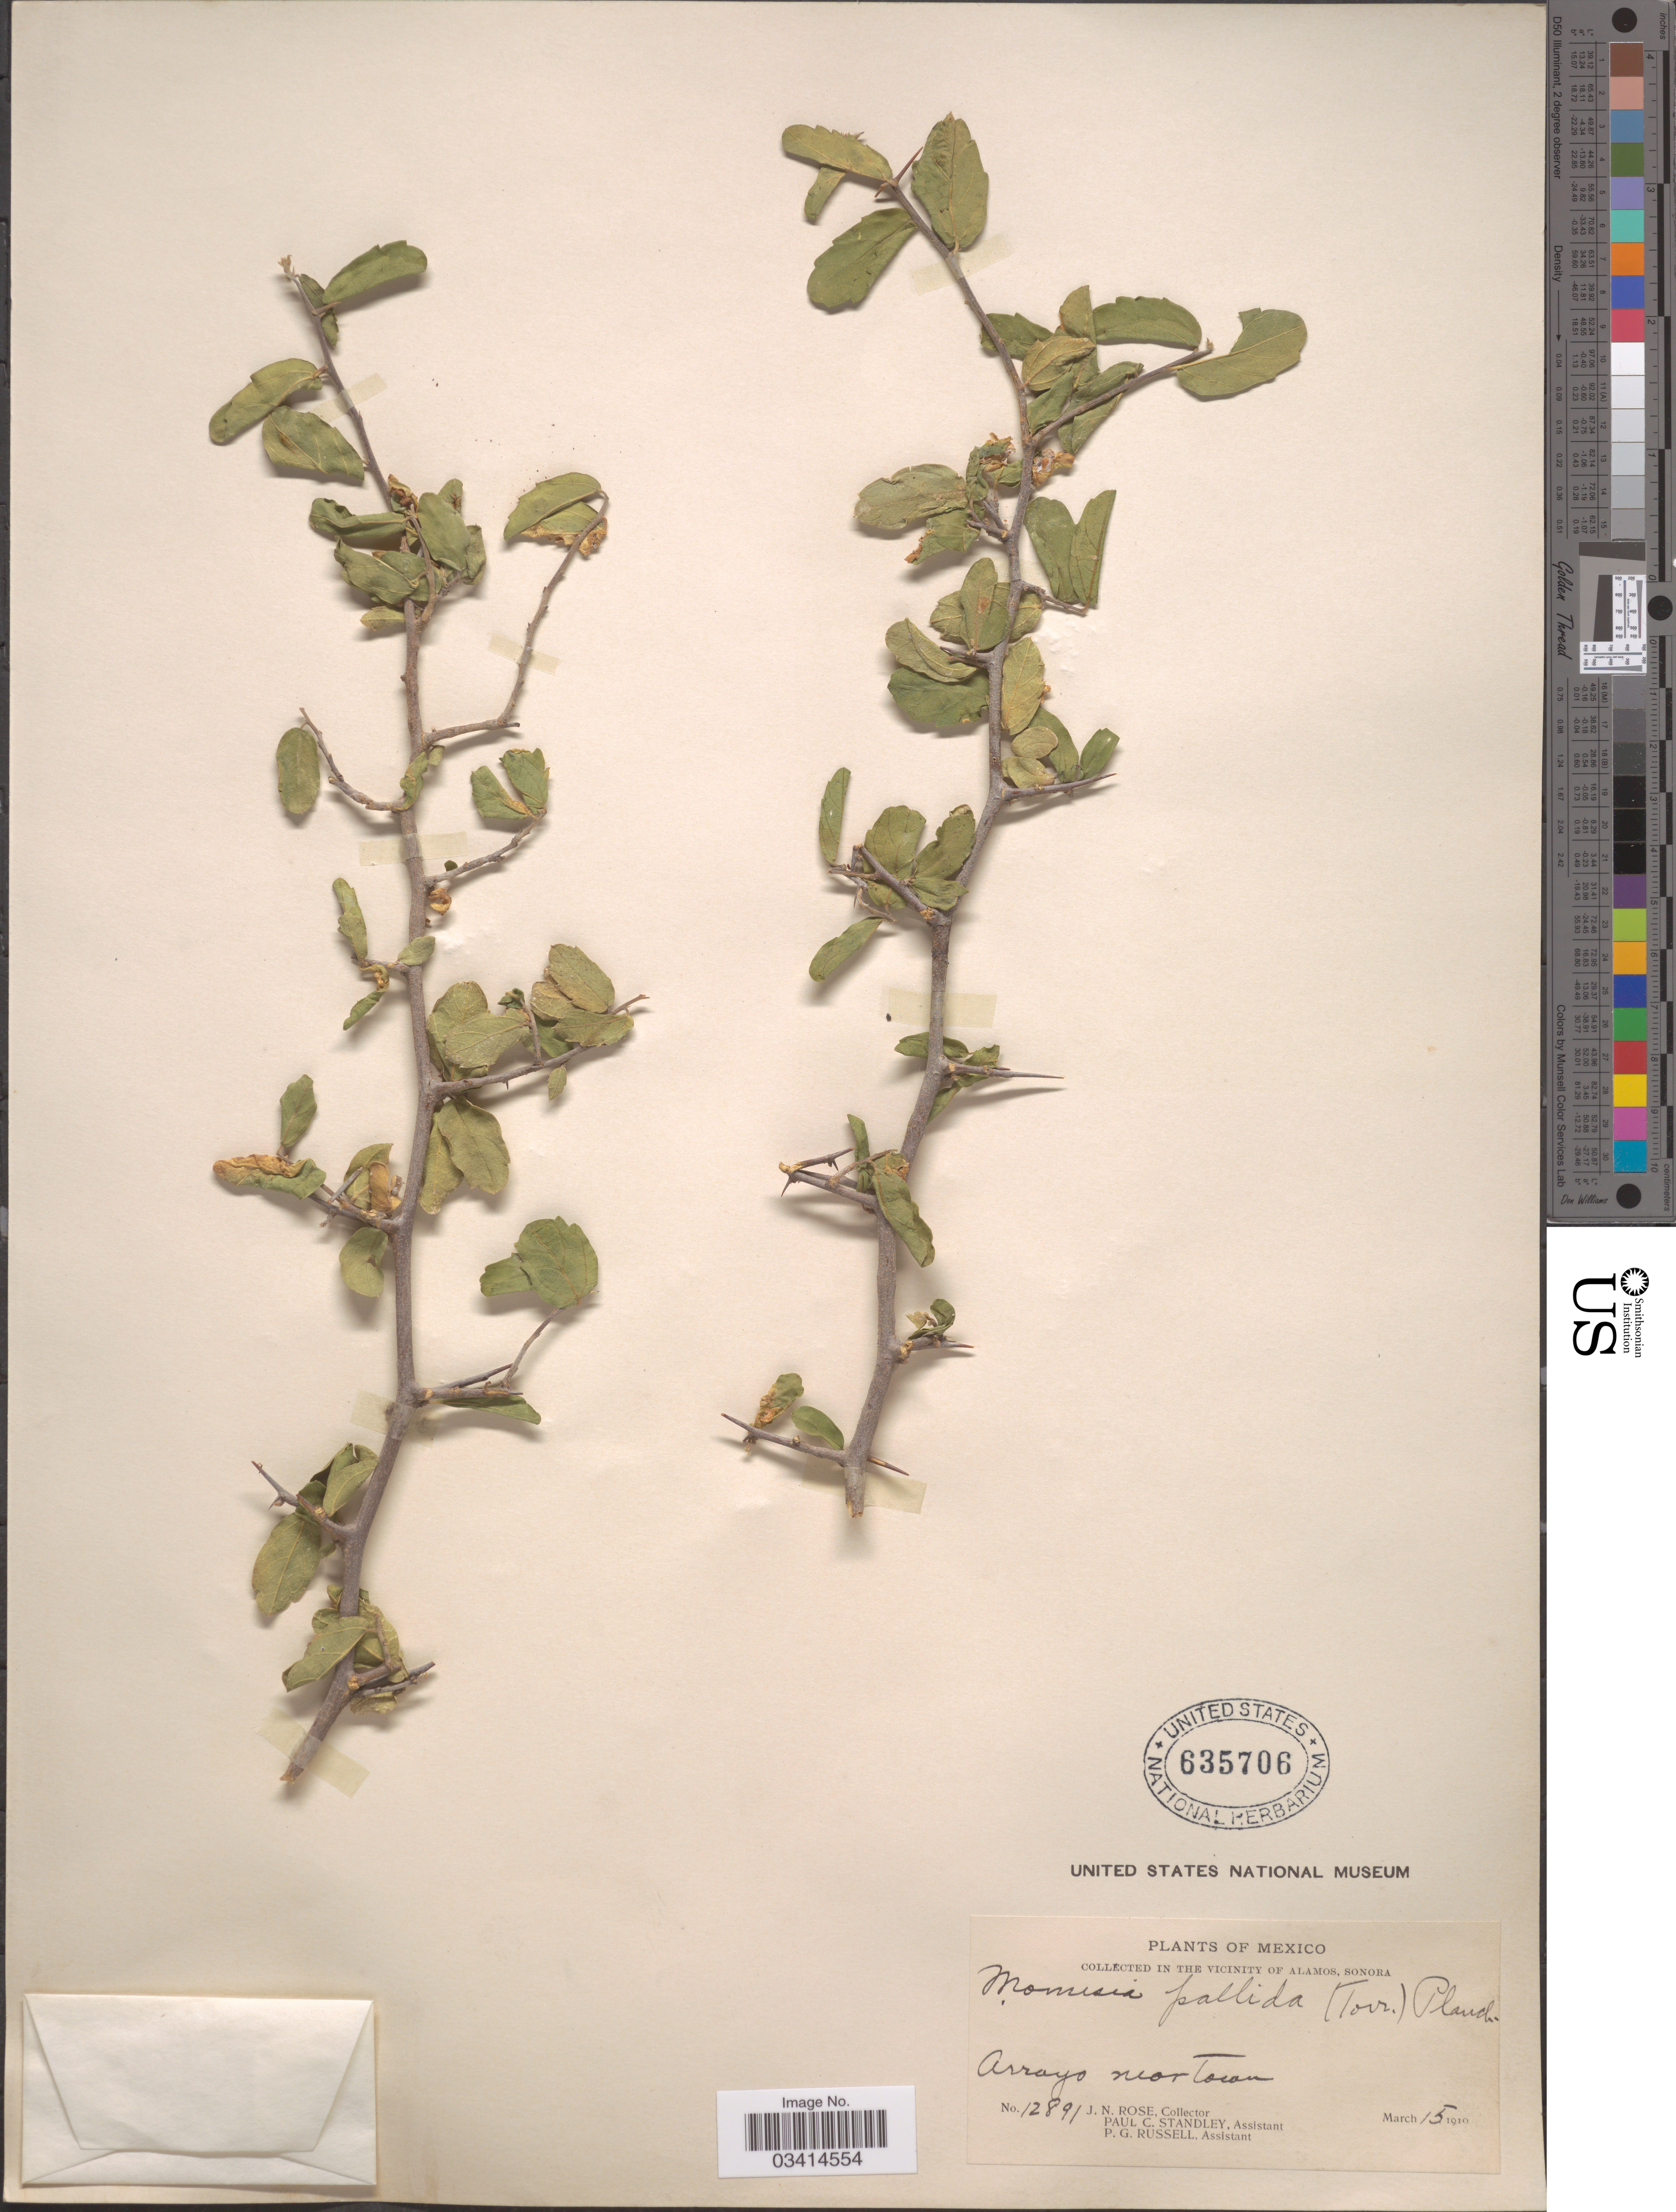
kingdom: Plantae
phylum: Tracheophyta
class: Magnoliopsida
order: Rosales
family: Cannabaceae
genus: Celtis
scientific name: Celtis pallida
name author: Torr. in Emory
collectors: J. N. Rose, P. C. Standley & P. G. Russell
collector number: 12891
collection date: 1910-03-15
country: Mexico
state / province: Sonora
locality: In the vicinity of Alamos. Arroyo near town.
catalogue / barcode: US 635706